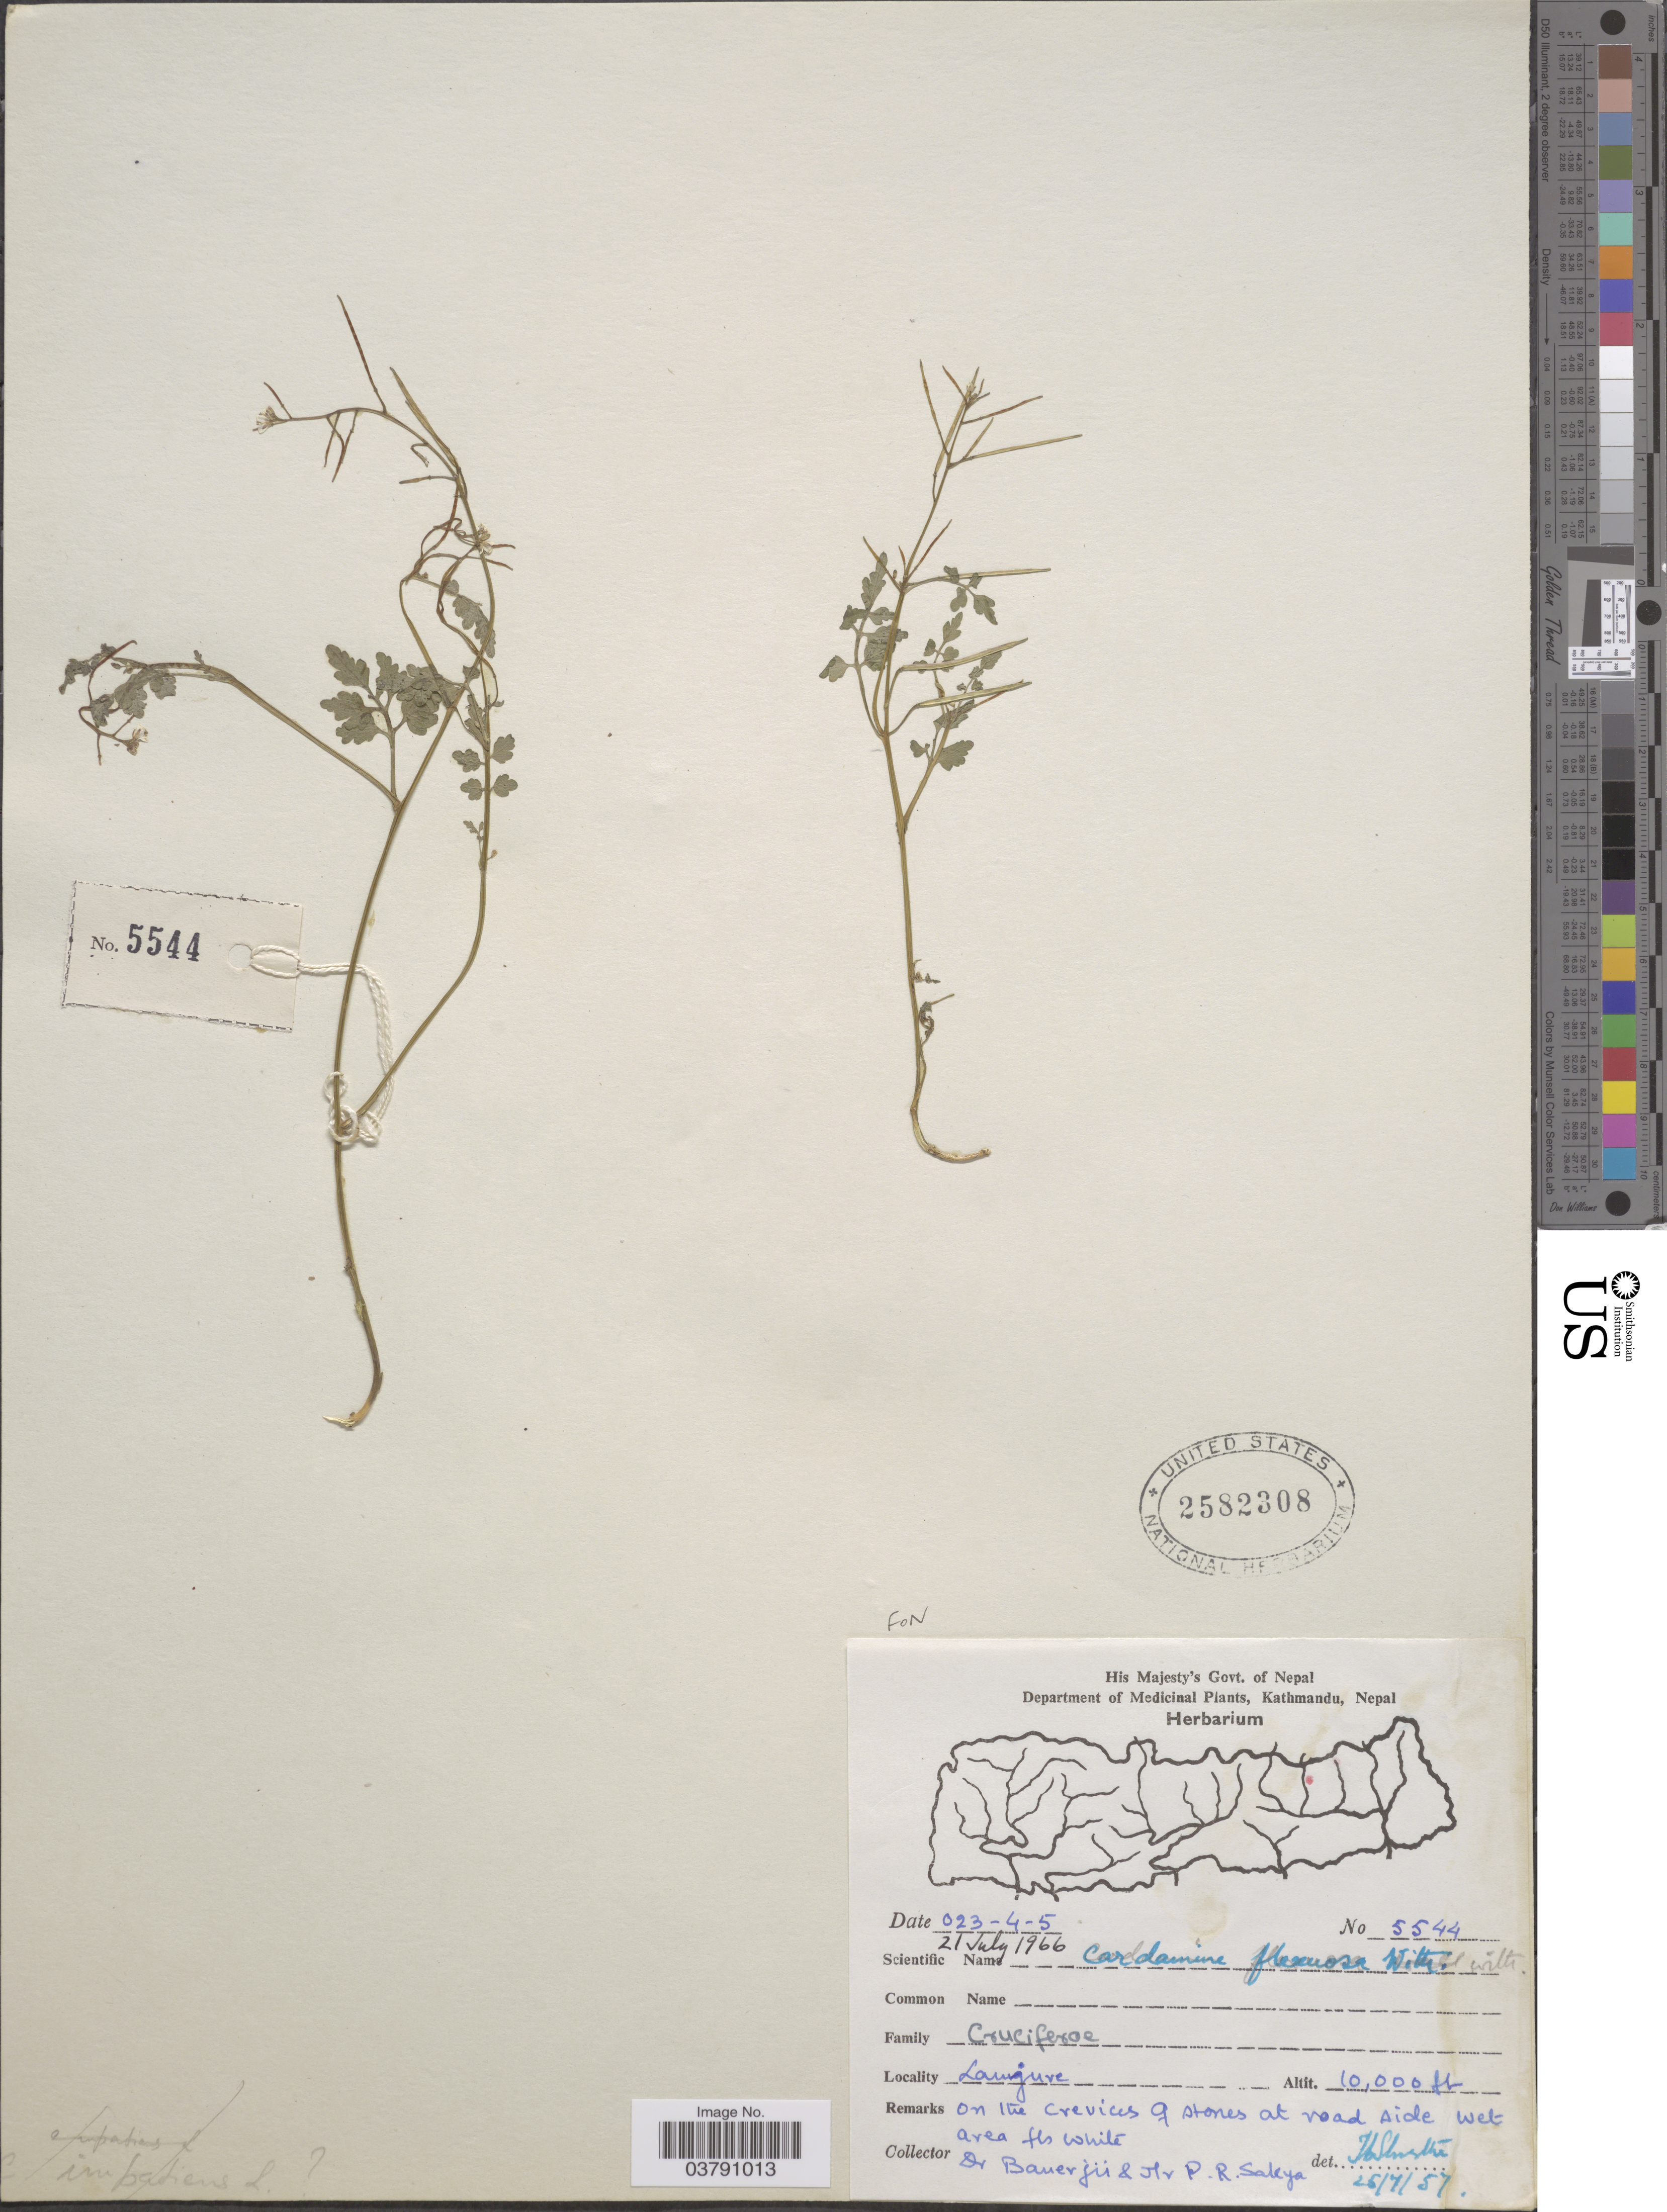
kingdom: Plantae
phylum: Tracheophyta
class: Magnoliopsida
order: Brassicales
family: Brassicaceae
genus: Cardamine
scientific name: Cardamine flexuosa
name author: With.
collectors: -. Banerjee & P. Saleya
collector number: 5544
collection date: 1966-07-21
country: Nepal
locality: Lamgure [interpreted].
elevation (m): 3048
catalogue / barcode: US 2582308